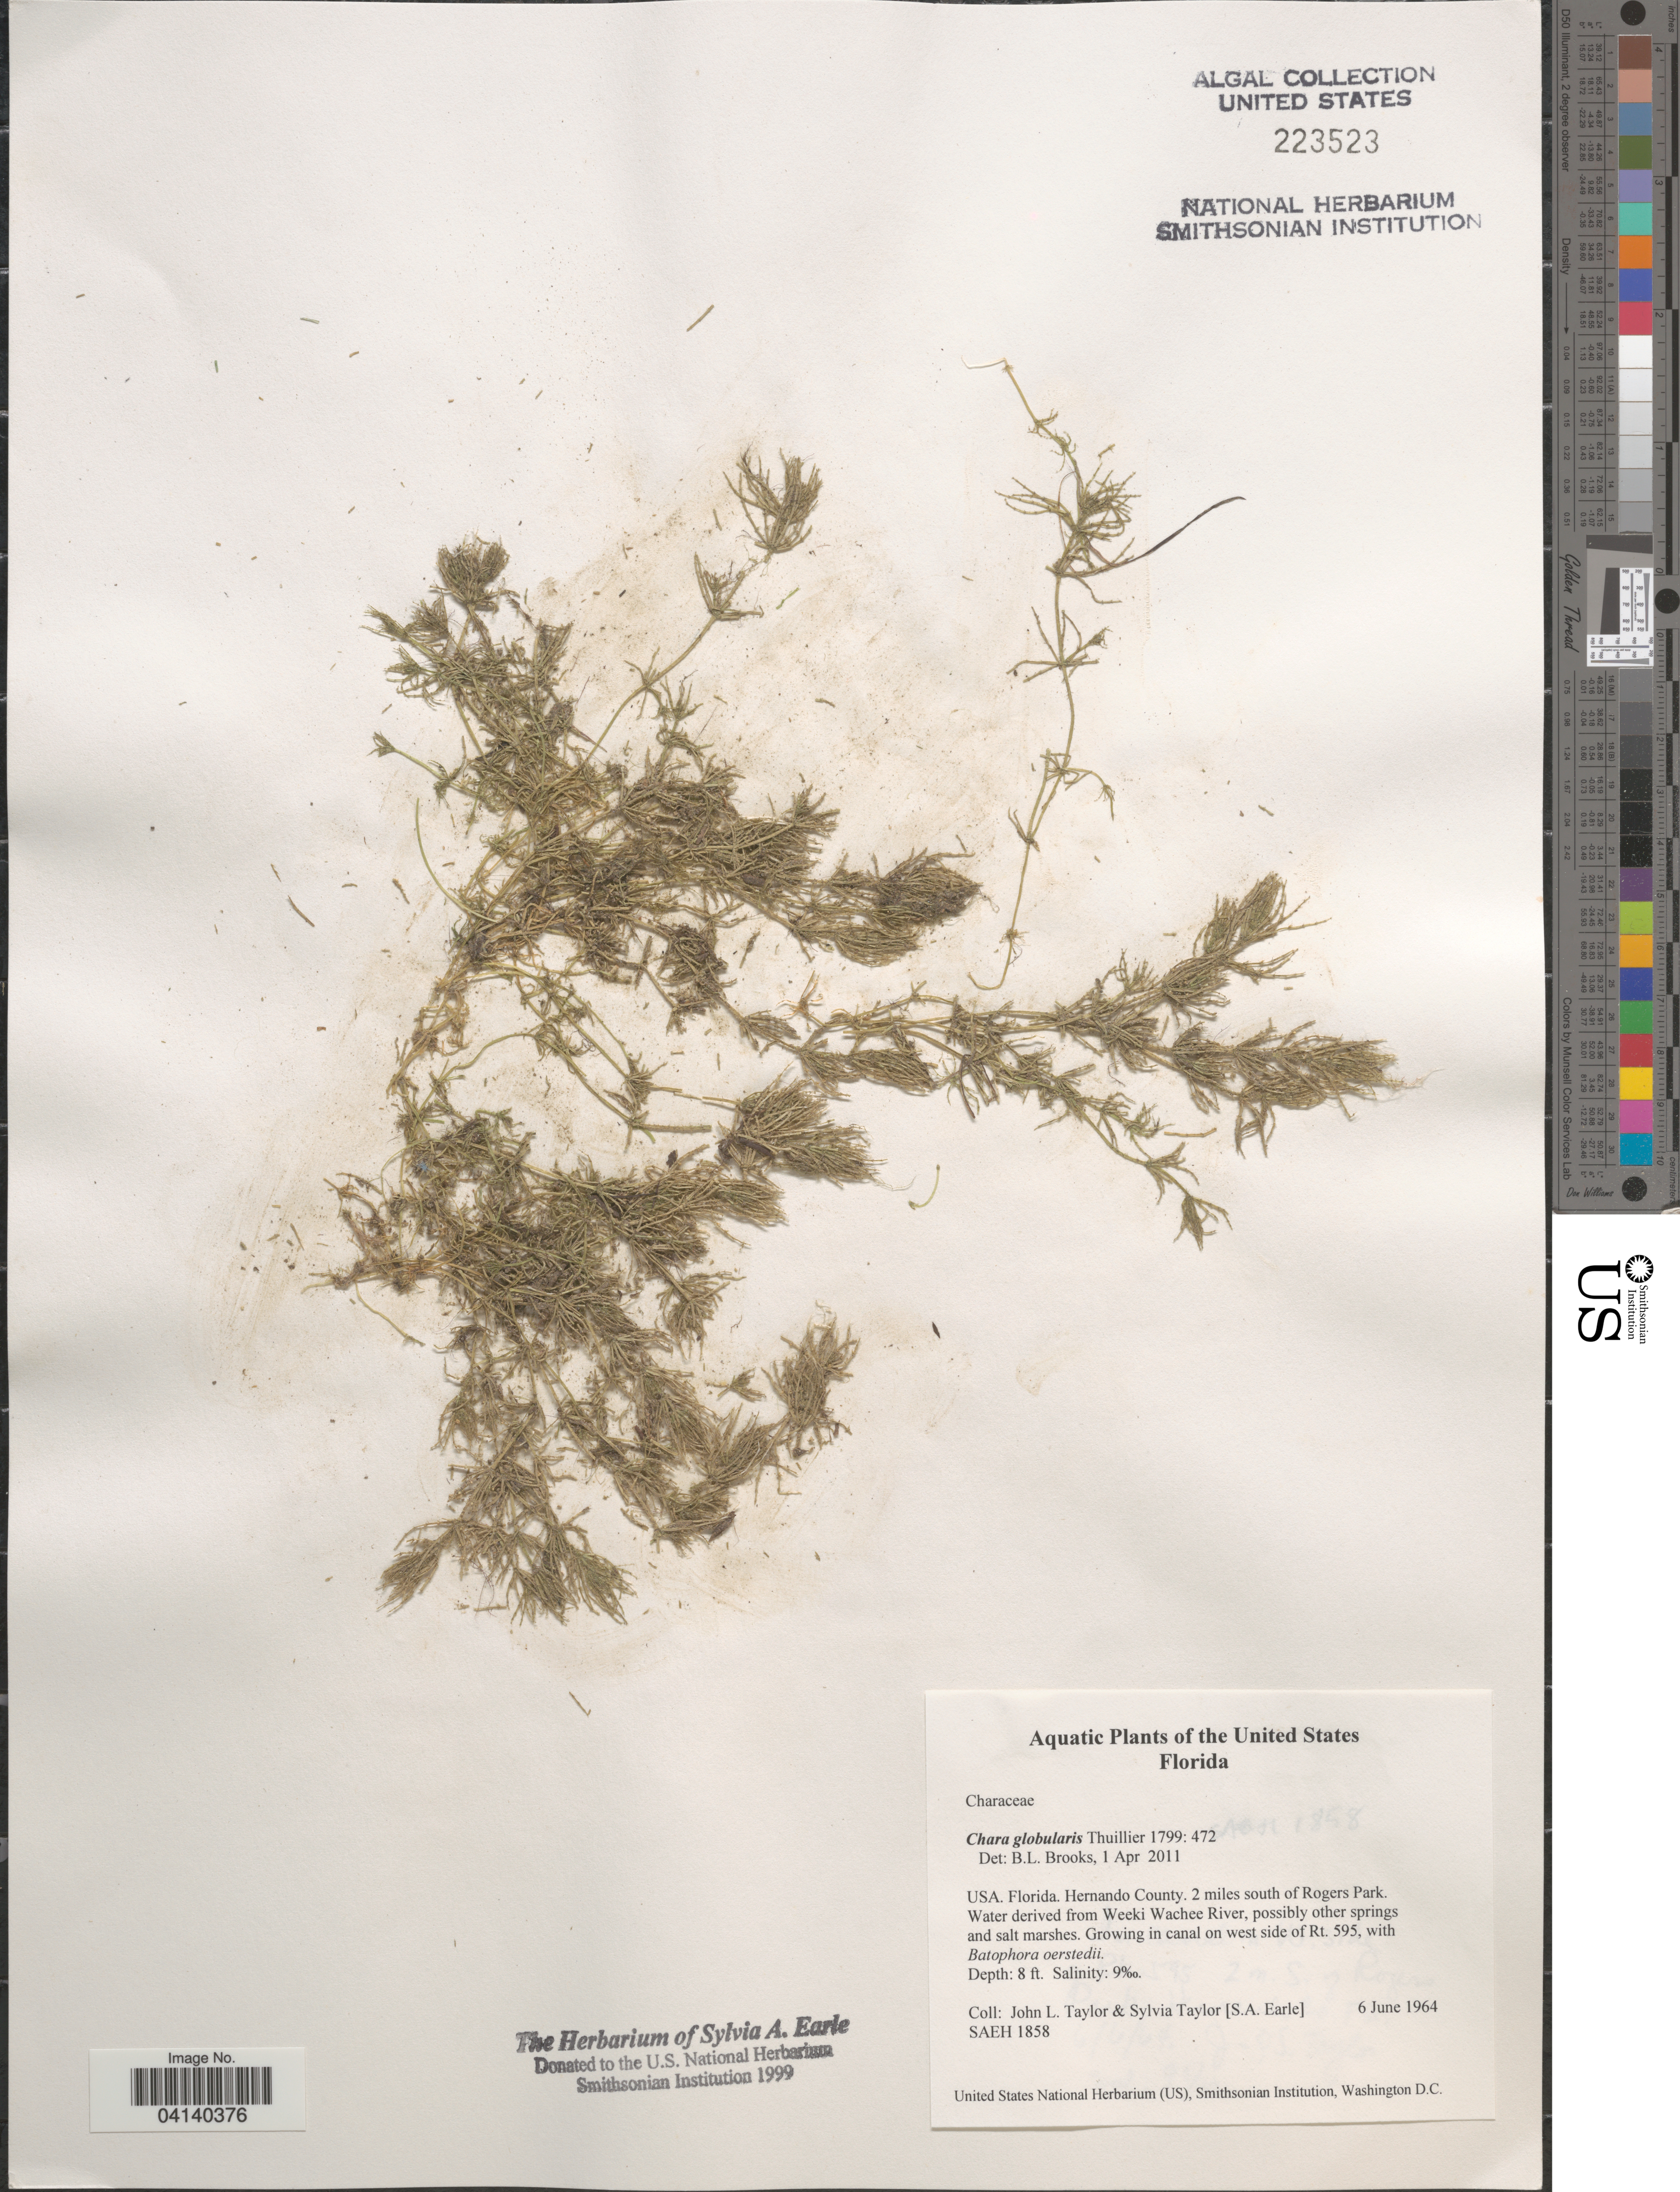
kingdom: Plantae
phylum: Charophyta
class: Charophyceae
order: Charales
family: Characeae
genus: Chara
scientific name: Chara globularis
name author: Thuiller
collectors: J. L. Taylor, S. E. Taylor & S. A. Earle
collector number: SAEH1858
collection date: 1964-06-06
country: United States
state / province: Florida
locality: Hernando County. 2 miles south of Rogers Park. Water derived from Weeki Wachee River, possibly other springs and salt marshes. Growing in canal on west side of Rt. 595.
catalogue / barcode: US 223523